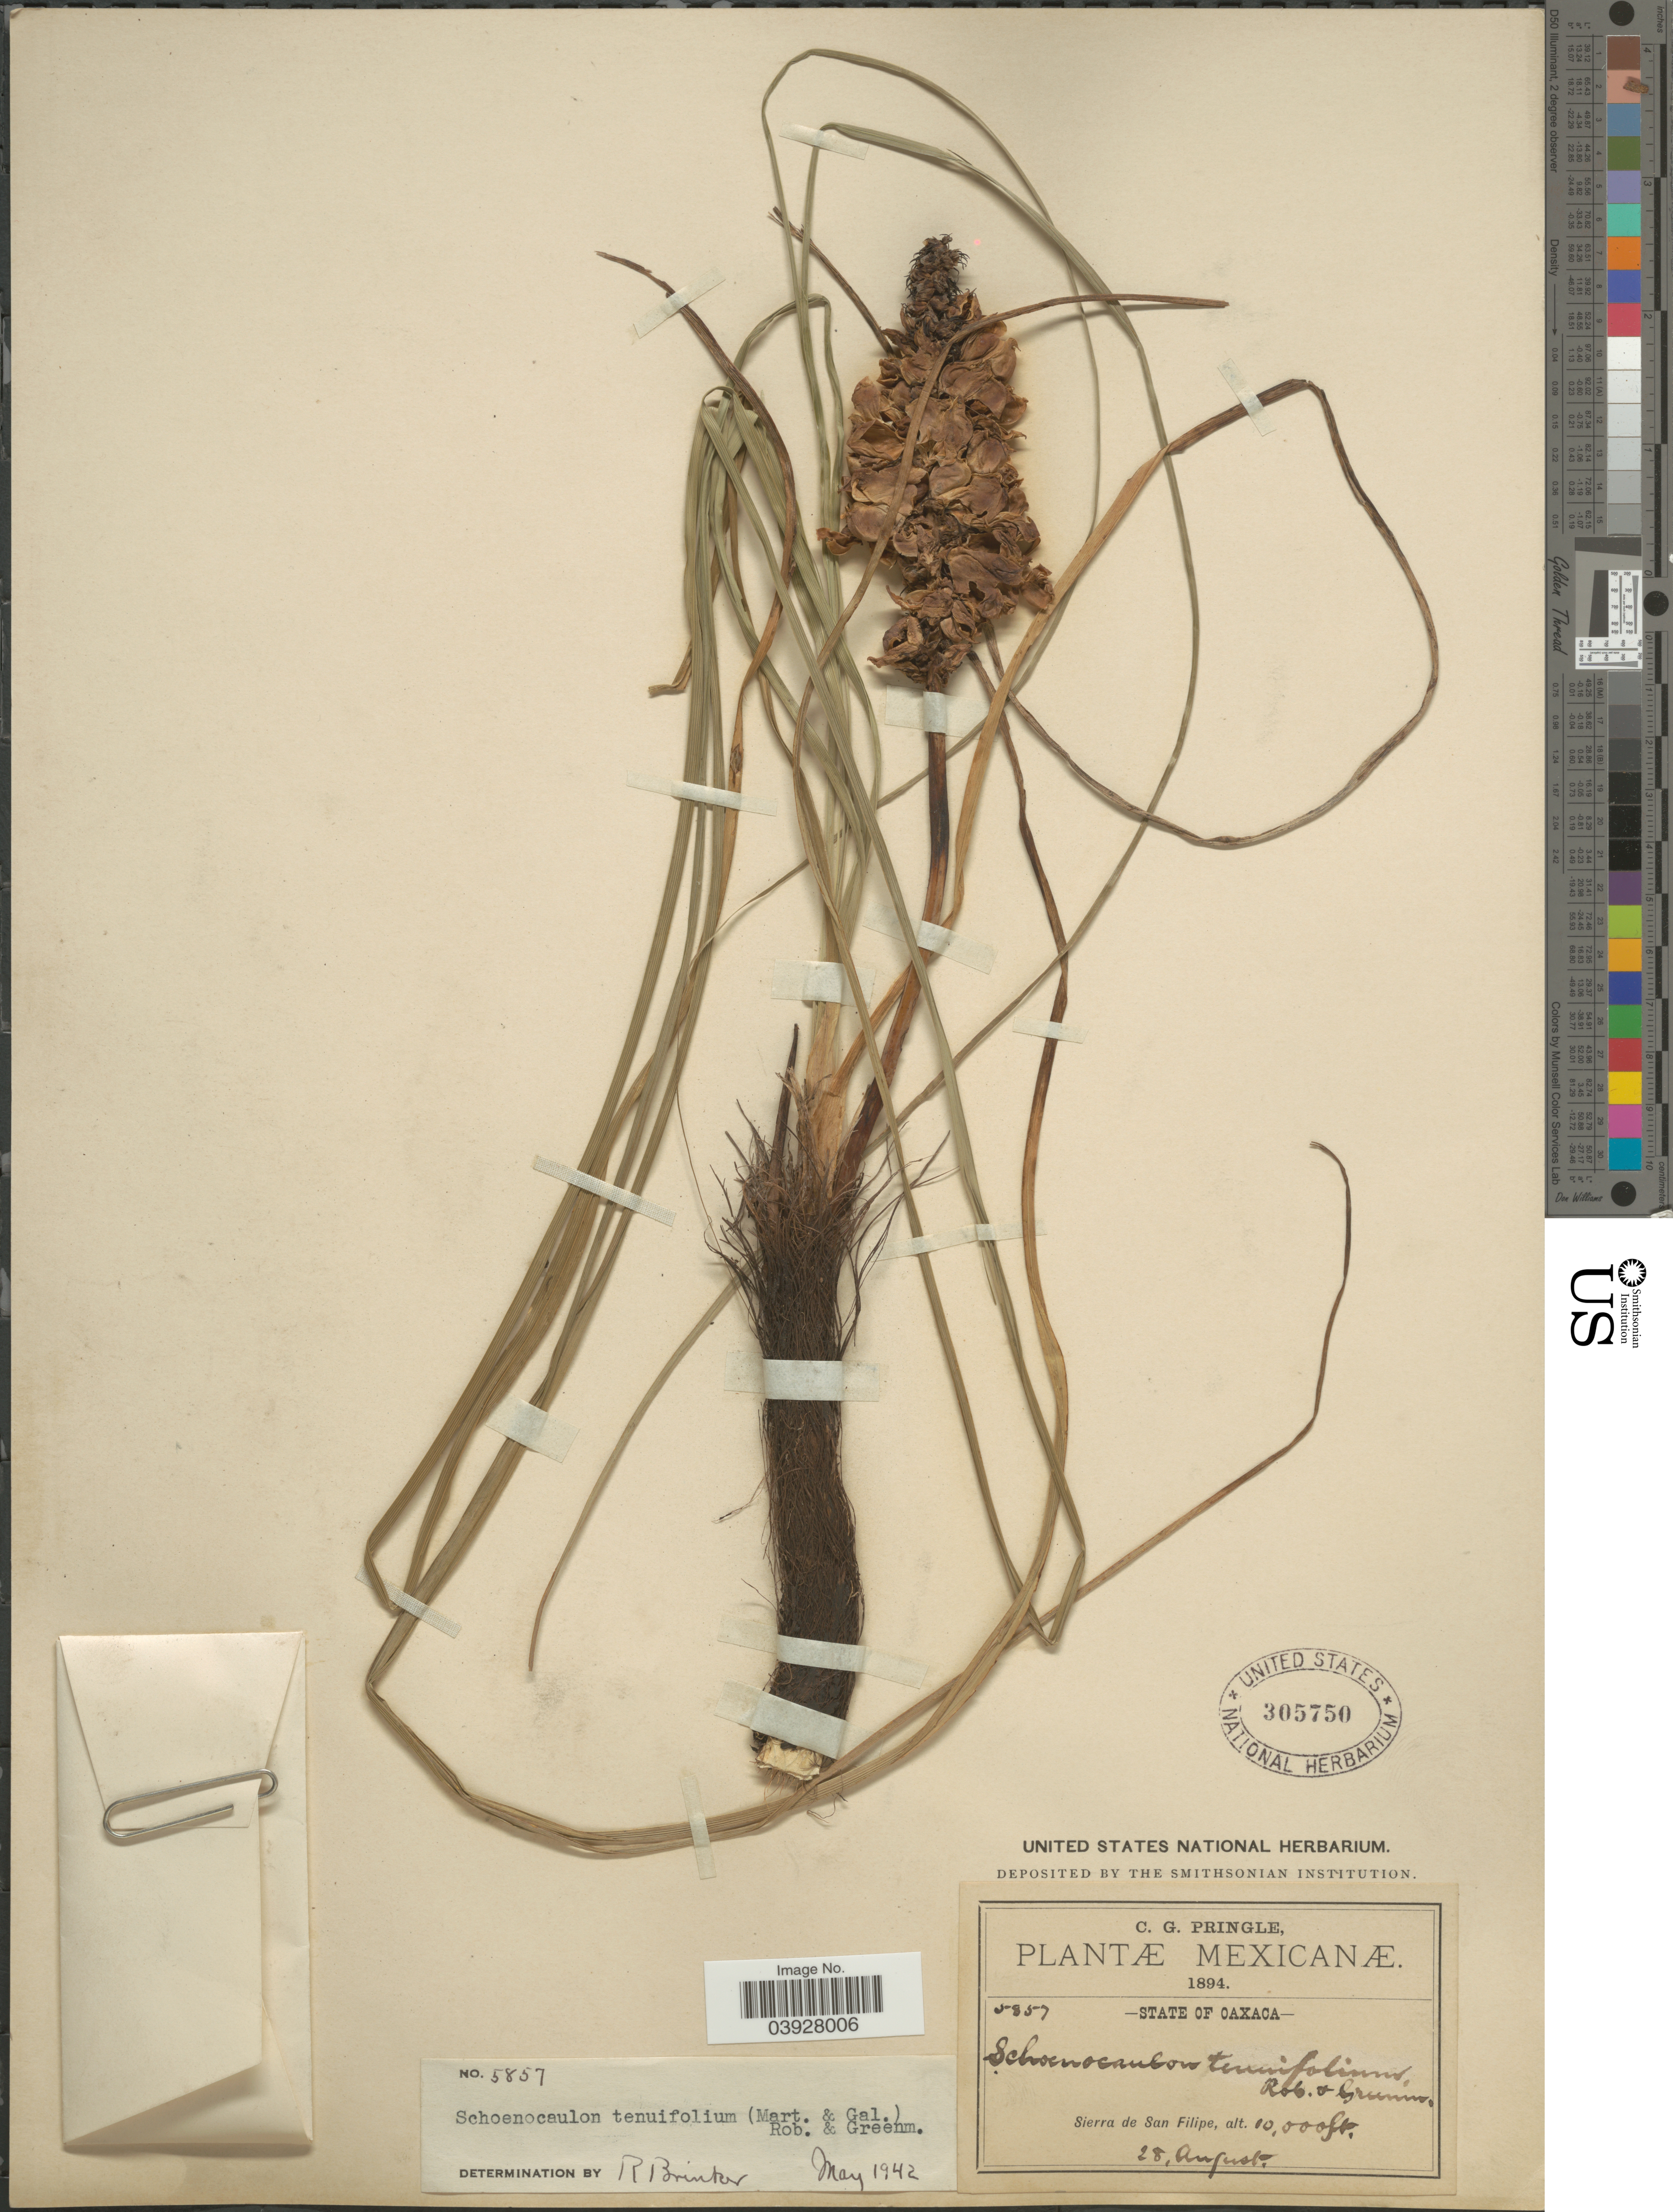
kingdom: Plantae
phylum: Tracheophyta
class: Liliopsida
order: Liliales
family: Melanthiaceae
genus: Schoenocaulon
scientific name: Schoenocaulon tenuifolium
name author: B.L. Rob. & Greenm.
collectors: C. G. Pringle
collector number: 5857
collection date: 1894-08-28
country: Mexico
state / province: Oaxaca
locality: Sierra de San Filipe.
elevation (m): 3048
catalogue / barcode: US 305750